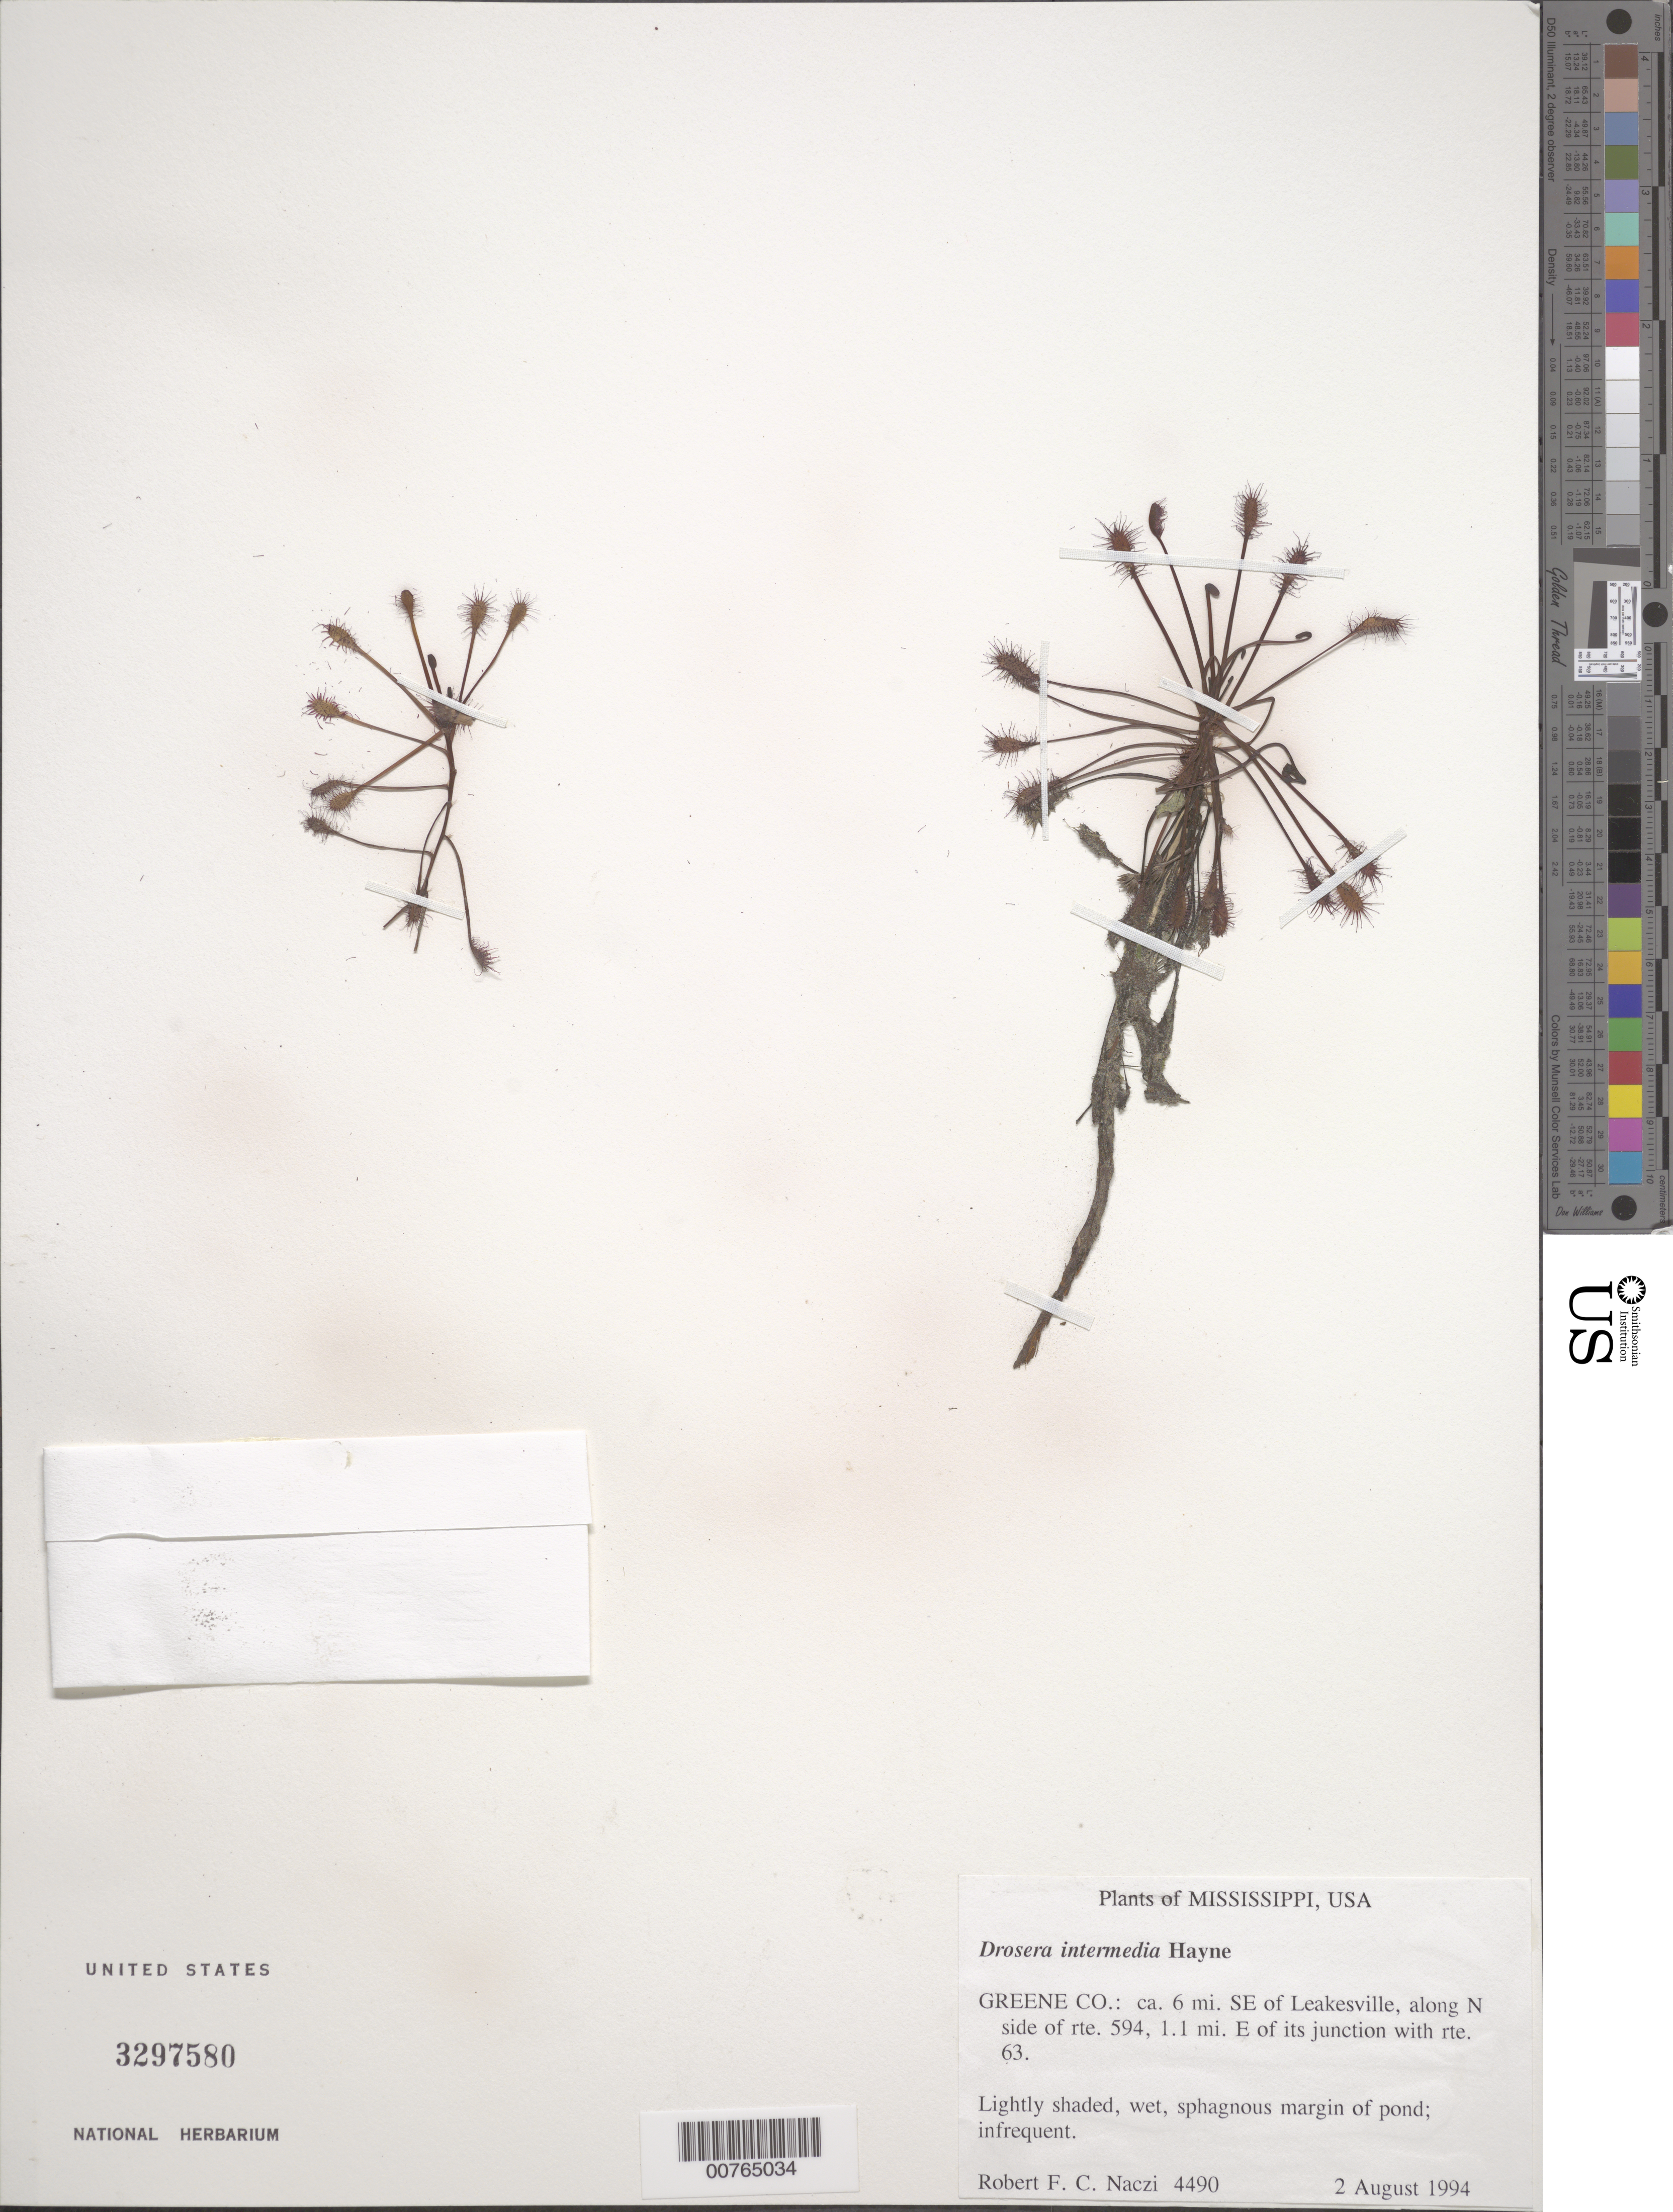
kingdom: Plantae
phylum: Tracheophyta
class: Magnoliopsida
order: Caryophyllales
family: Droseraceae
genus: Drosera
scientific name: Drosera intermedia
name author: Hayne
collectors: R. F. C. Naczi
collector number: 4490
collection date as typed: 02 Aug 1994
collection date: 1994-08-02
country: United States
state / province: Mississippi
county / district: Greene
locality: SE of Leakesville, alone N side of rte 594.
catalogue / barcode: US 3297580